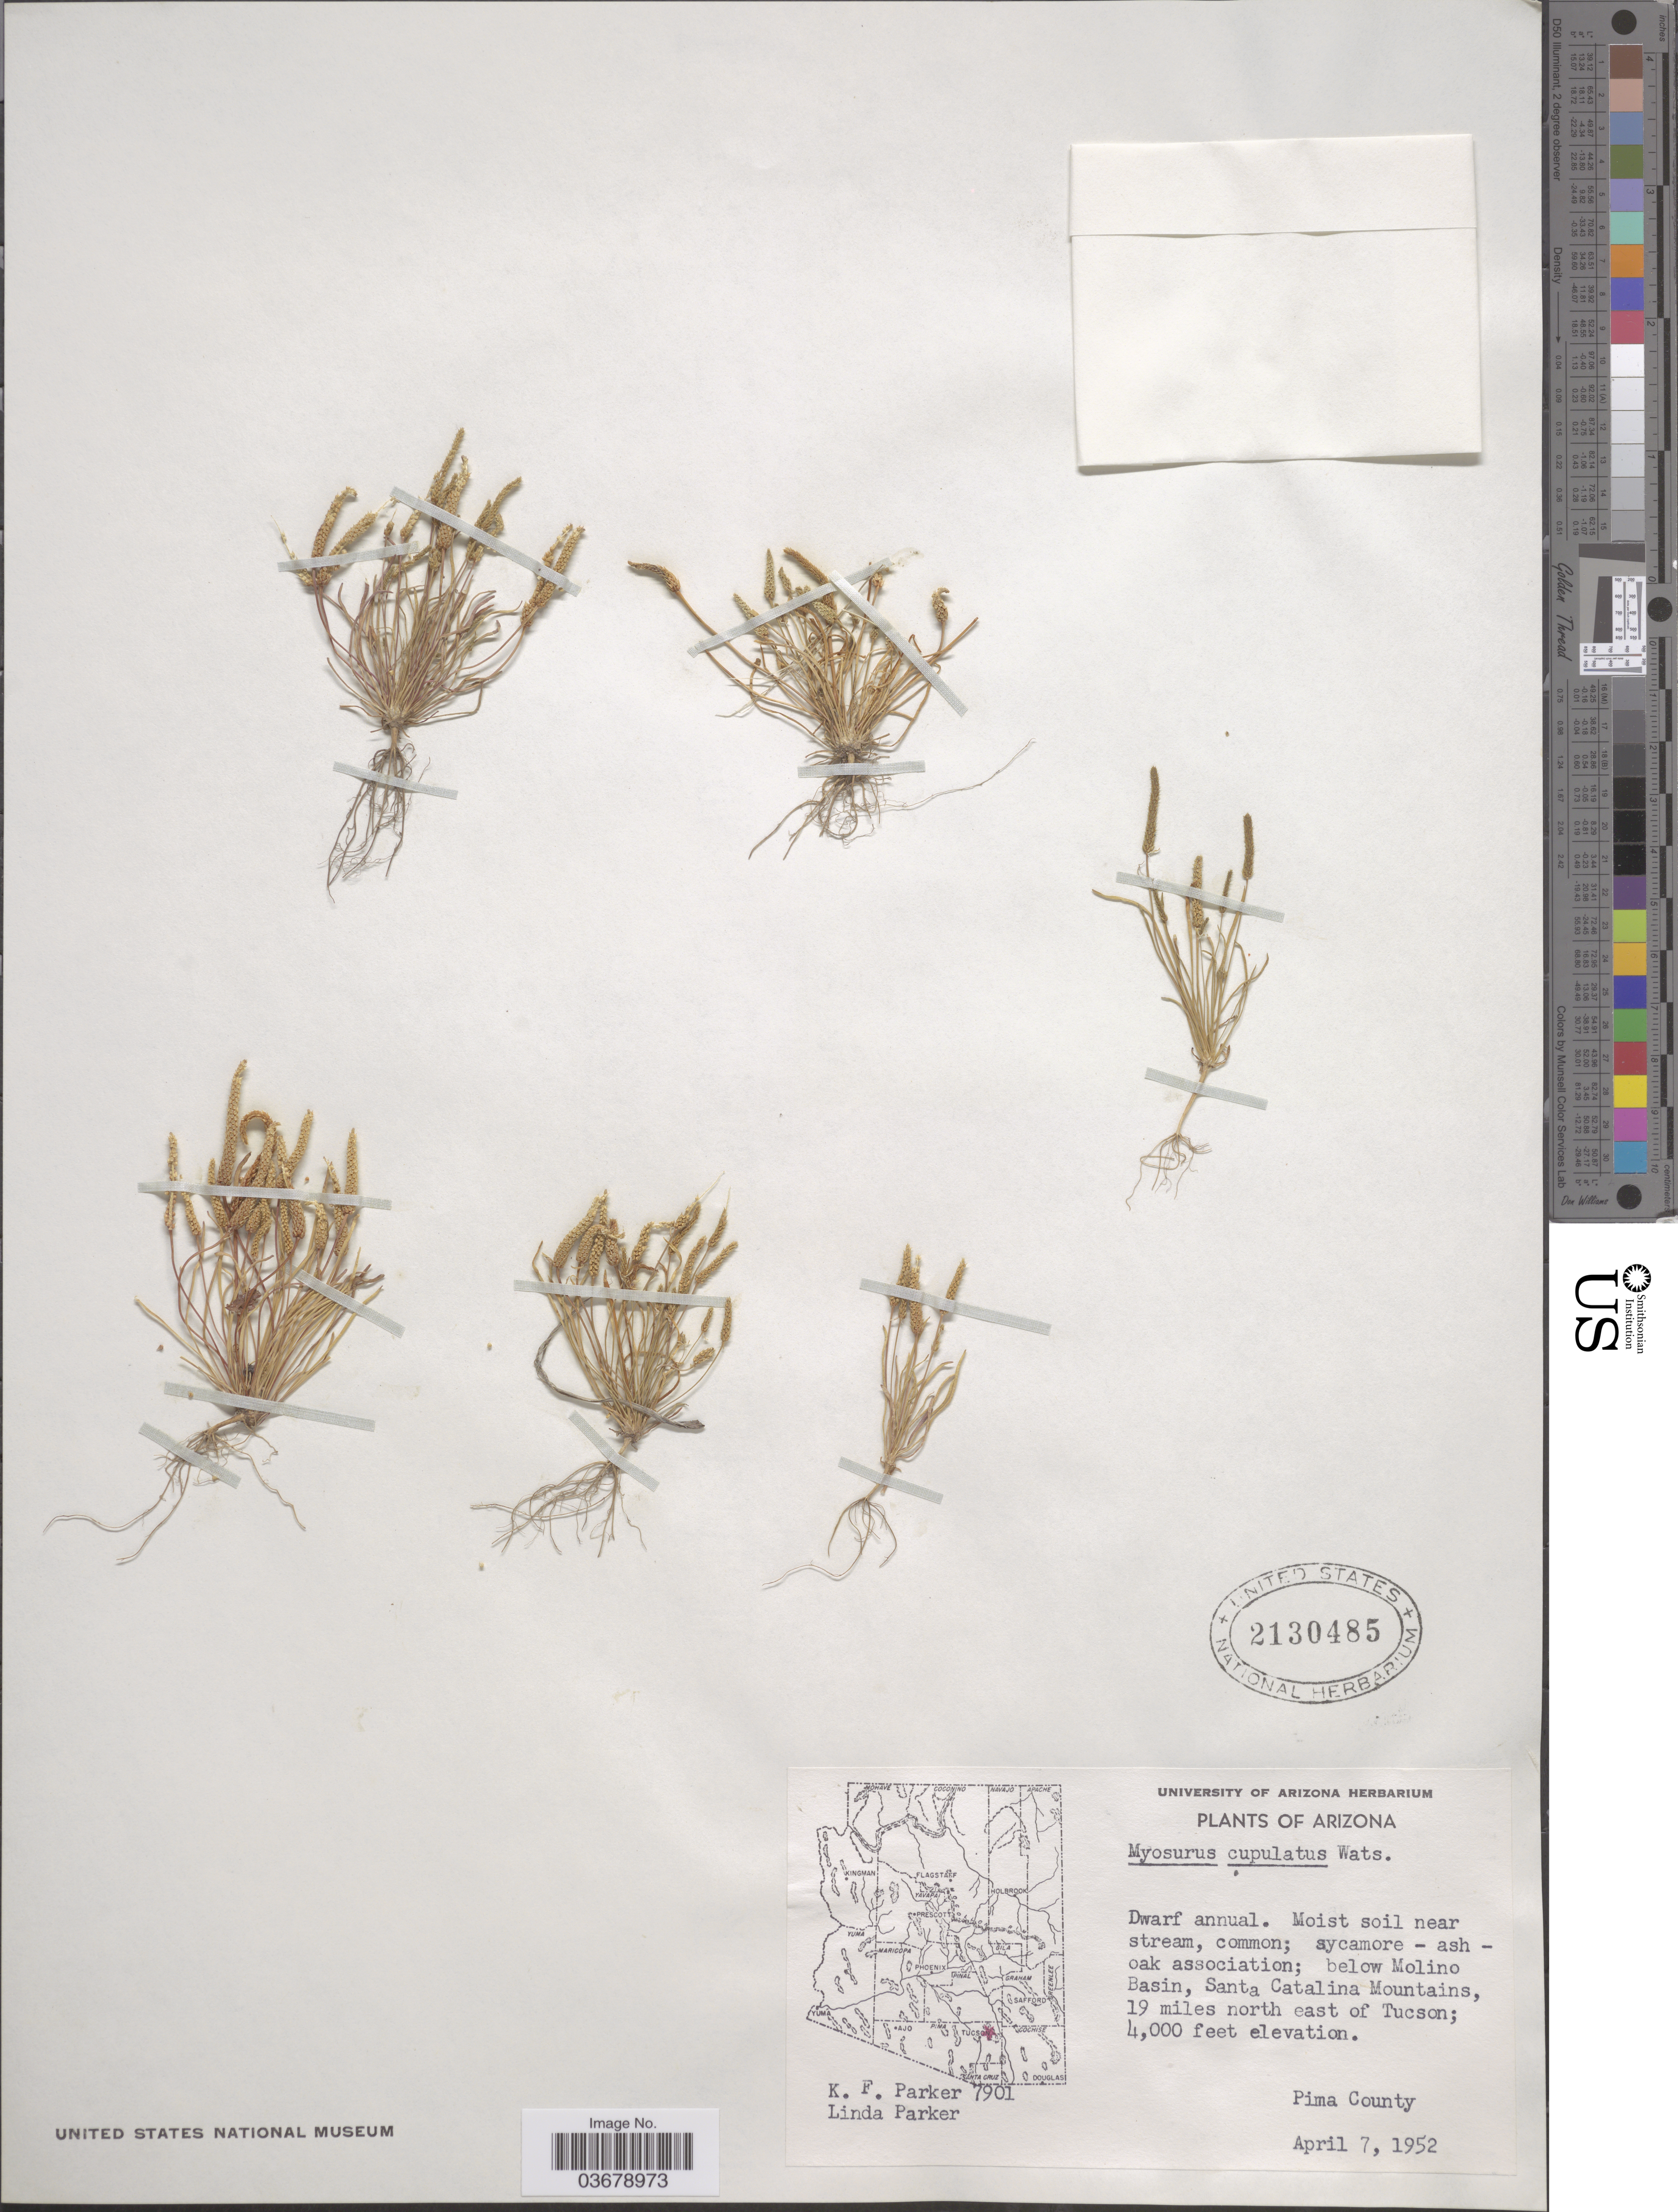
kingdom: Plantae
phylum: Tracheophyta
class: Magnoliopsida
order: Ranunculales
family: Ranunculaceae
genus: Myosurus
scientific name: Myosurus cupulatus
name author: S. Watson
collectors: K. F. Parker & L. Parker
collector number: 7901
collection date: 1952-04-07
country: United States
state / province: Arizona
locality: Below Molino Basin, Santa Catalina Mountains, 19 miles north east of Tucson. Pima County.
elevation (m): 1219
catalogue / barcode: US 2130485